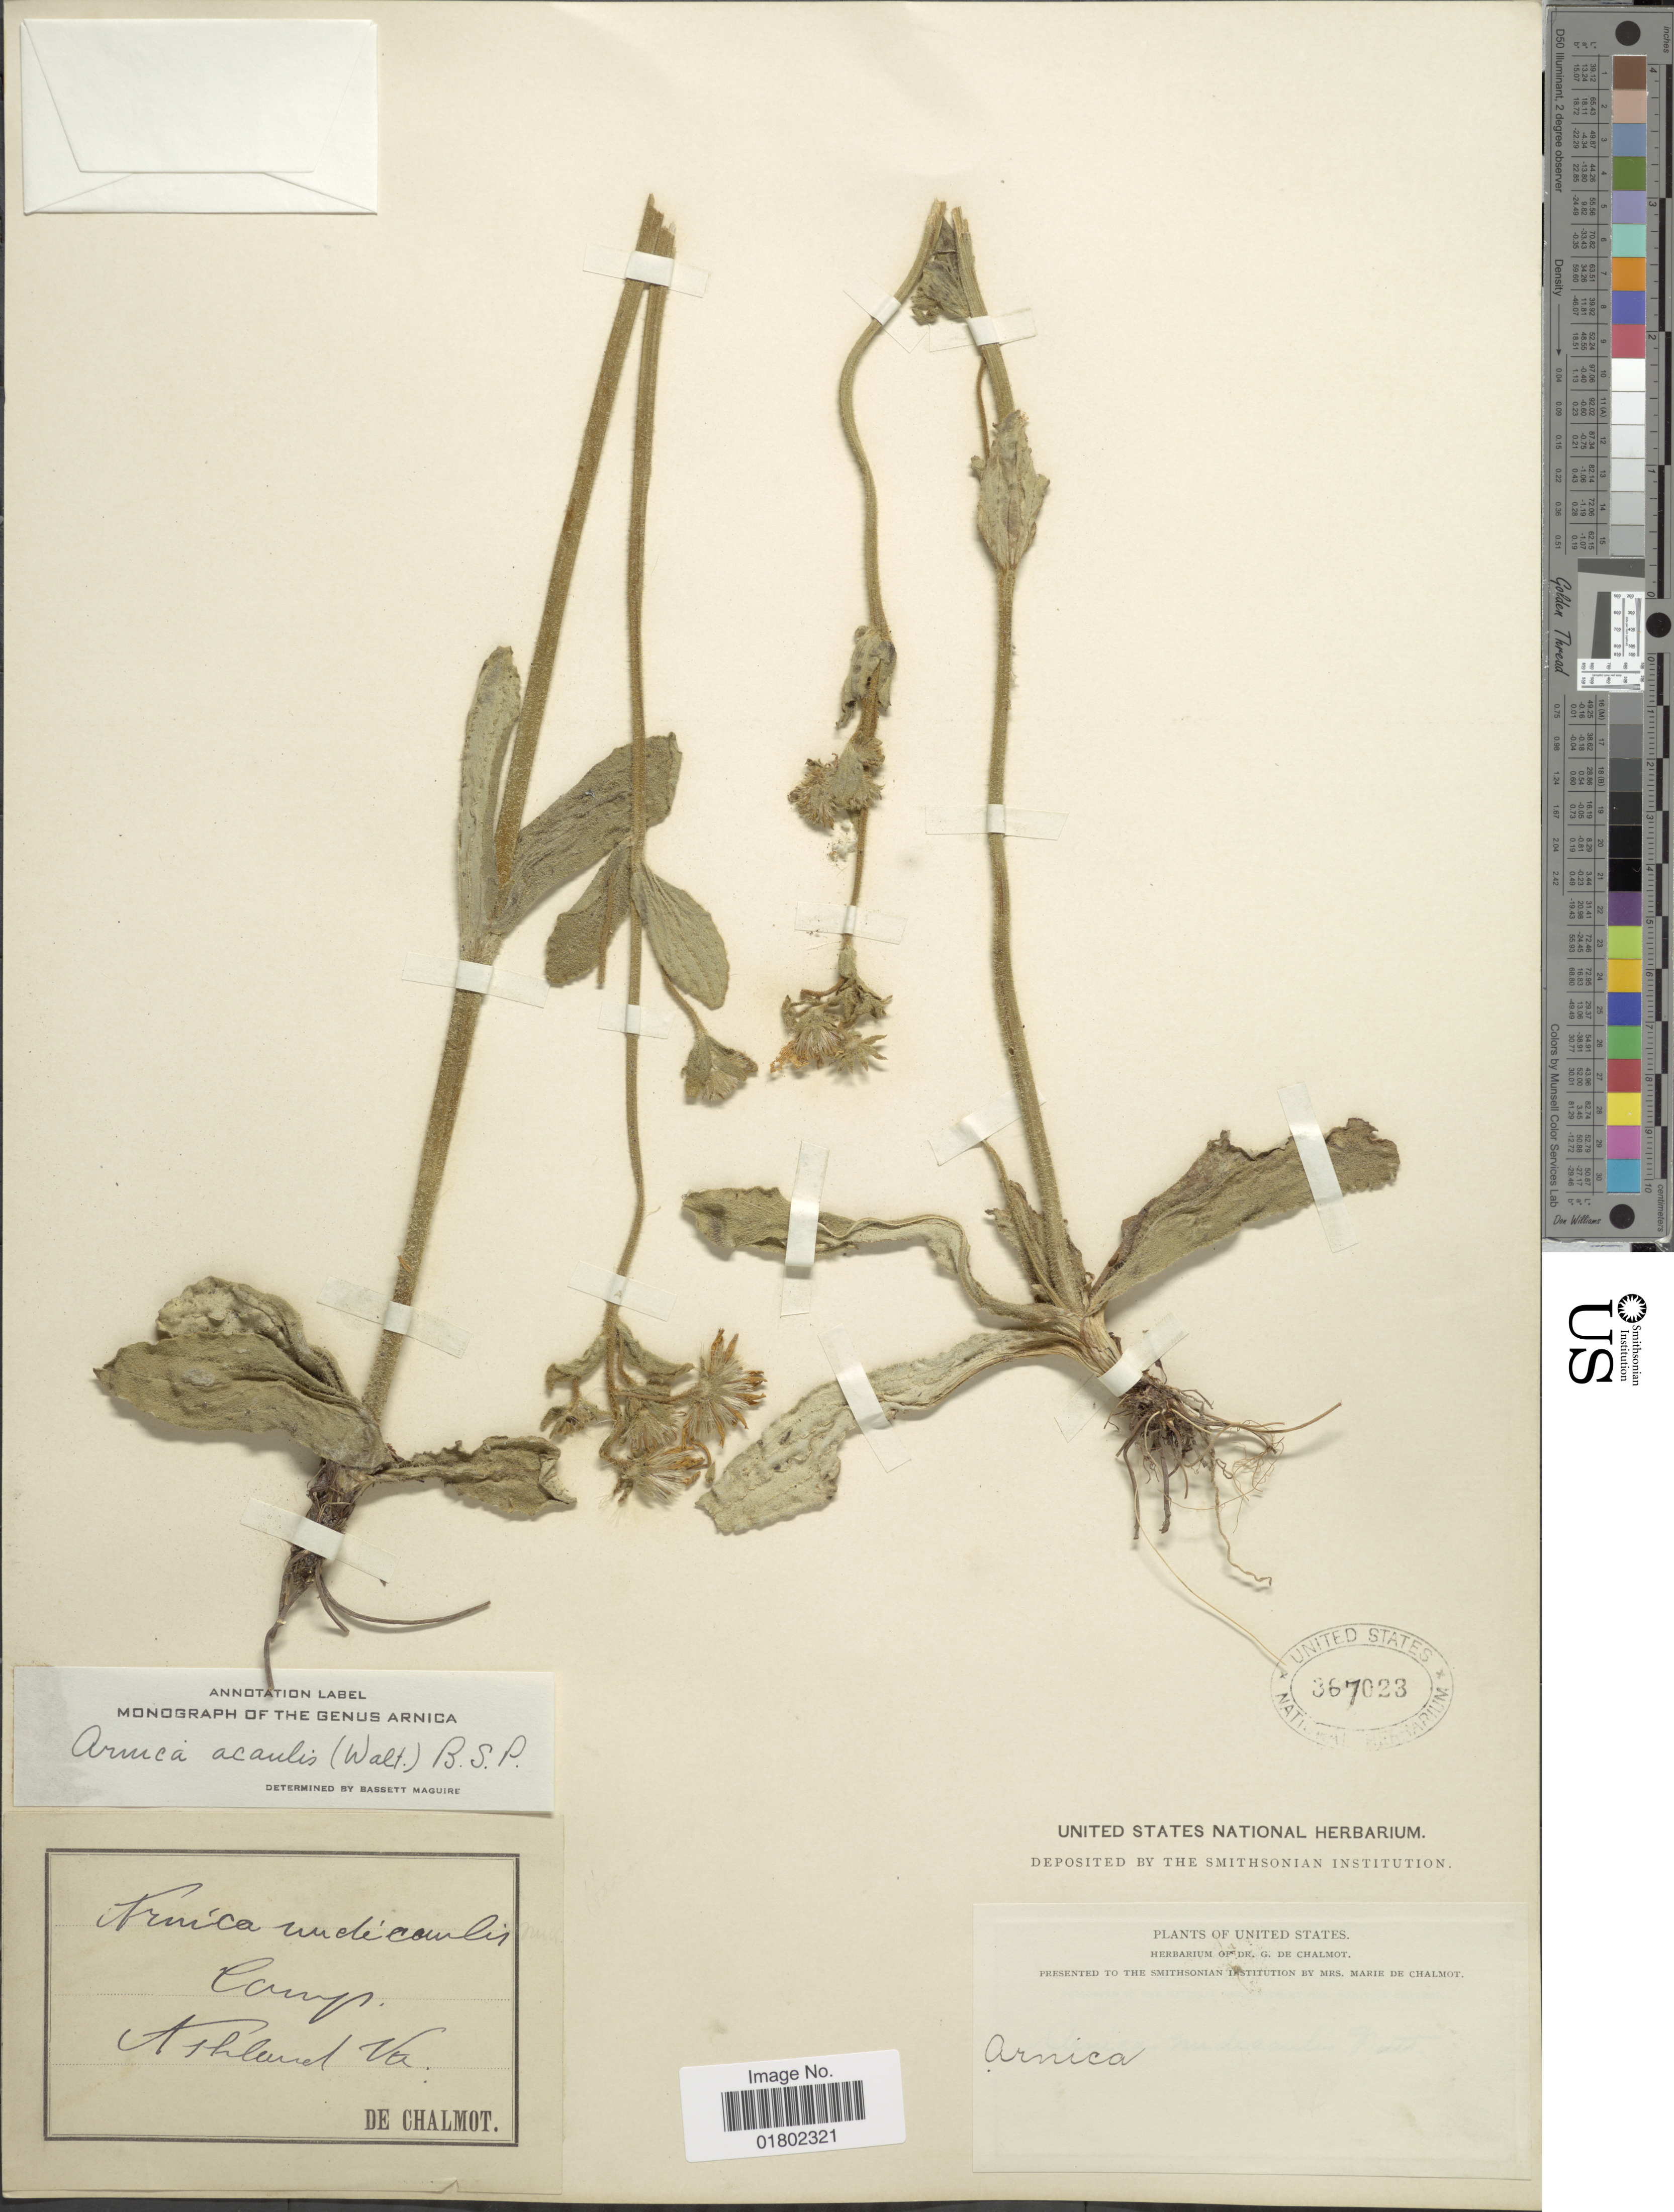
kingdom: Plantae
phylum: Tracheophyta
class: Magnoliopsida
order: Asterales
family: Asteraceae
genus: Arnica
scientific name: Arnica acaulis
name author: (Walter) Britton, Stearns & Poggenb.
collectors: G. de Chalmot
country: United States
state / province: Virginia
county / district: Hanover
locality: Ashland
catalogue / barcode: US 367023